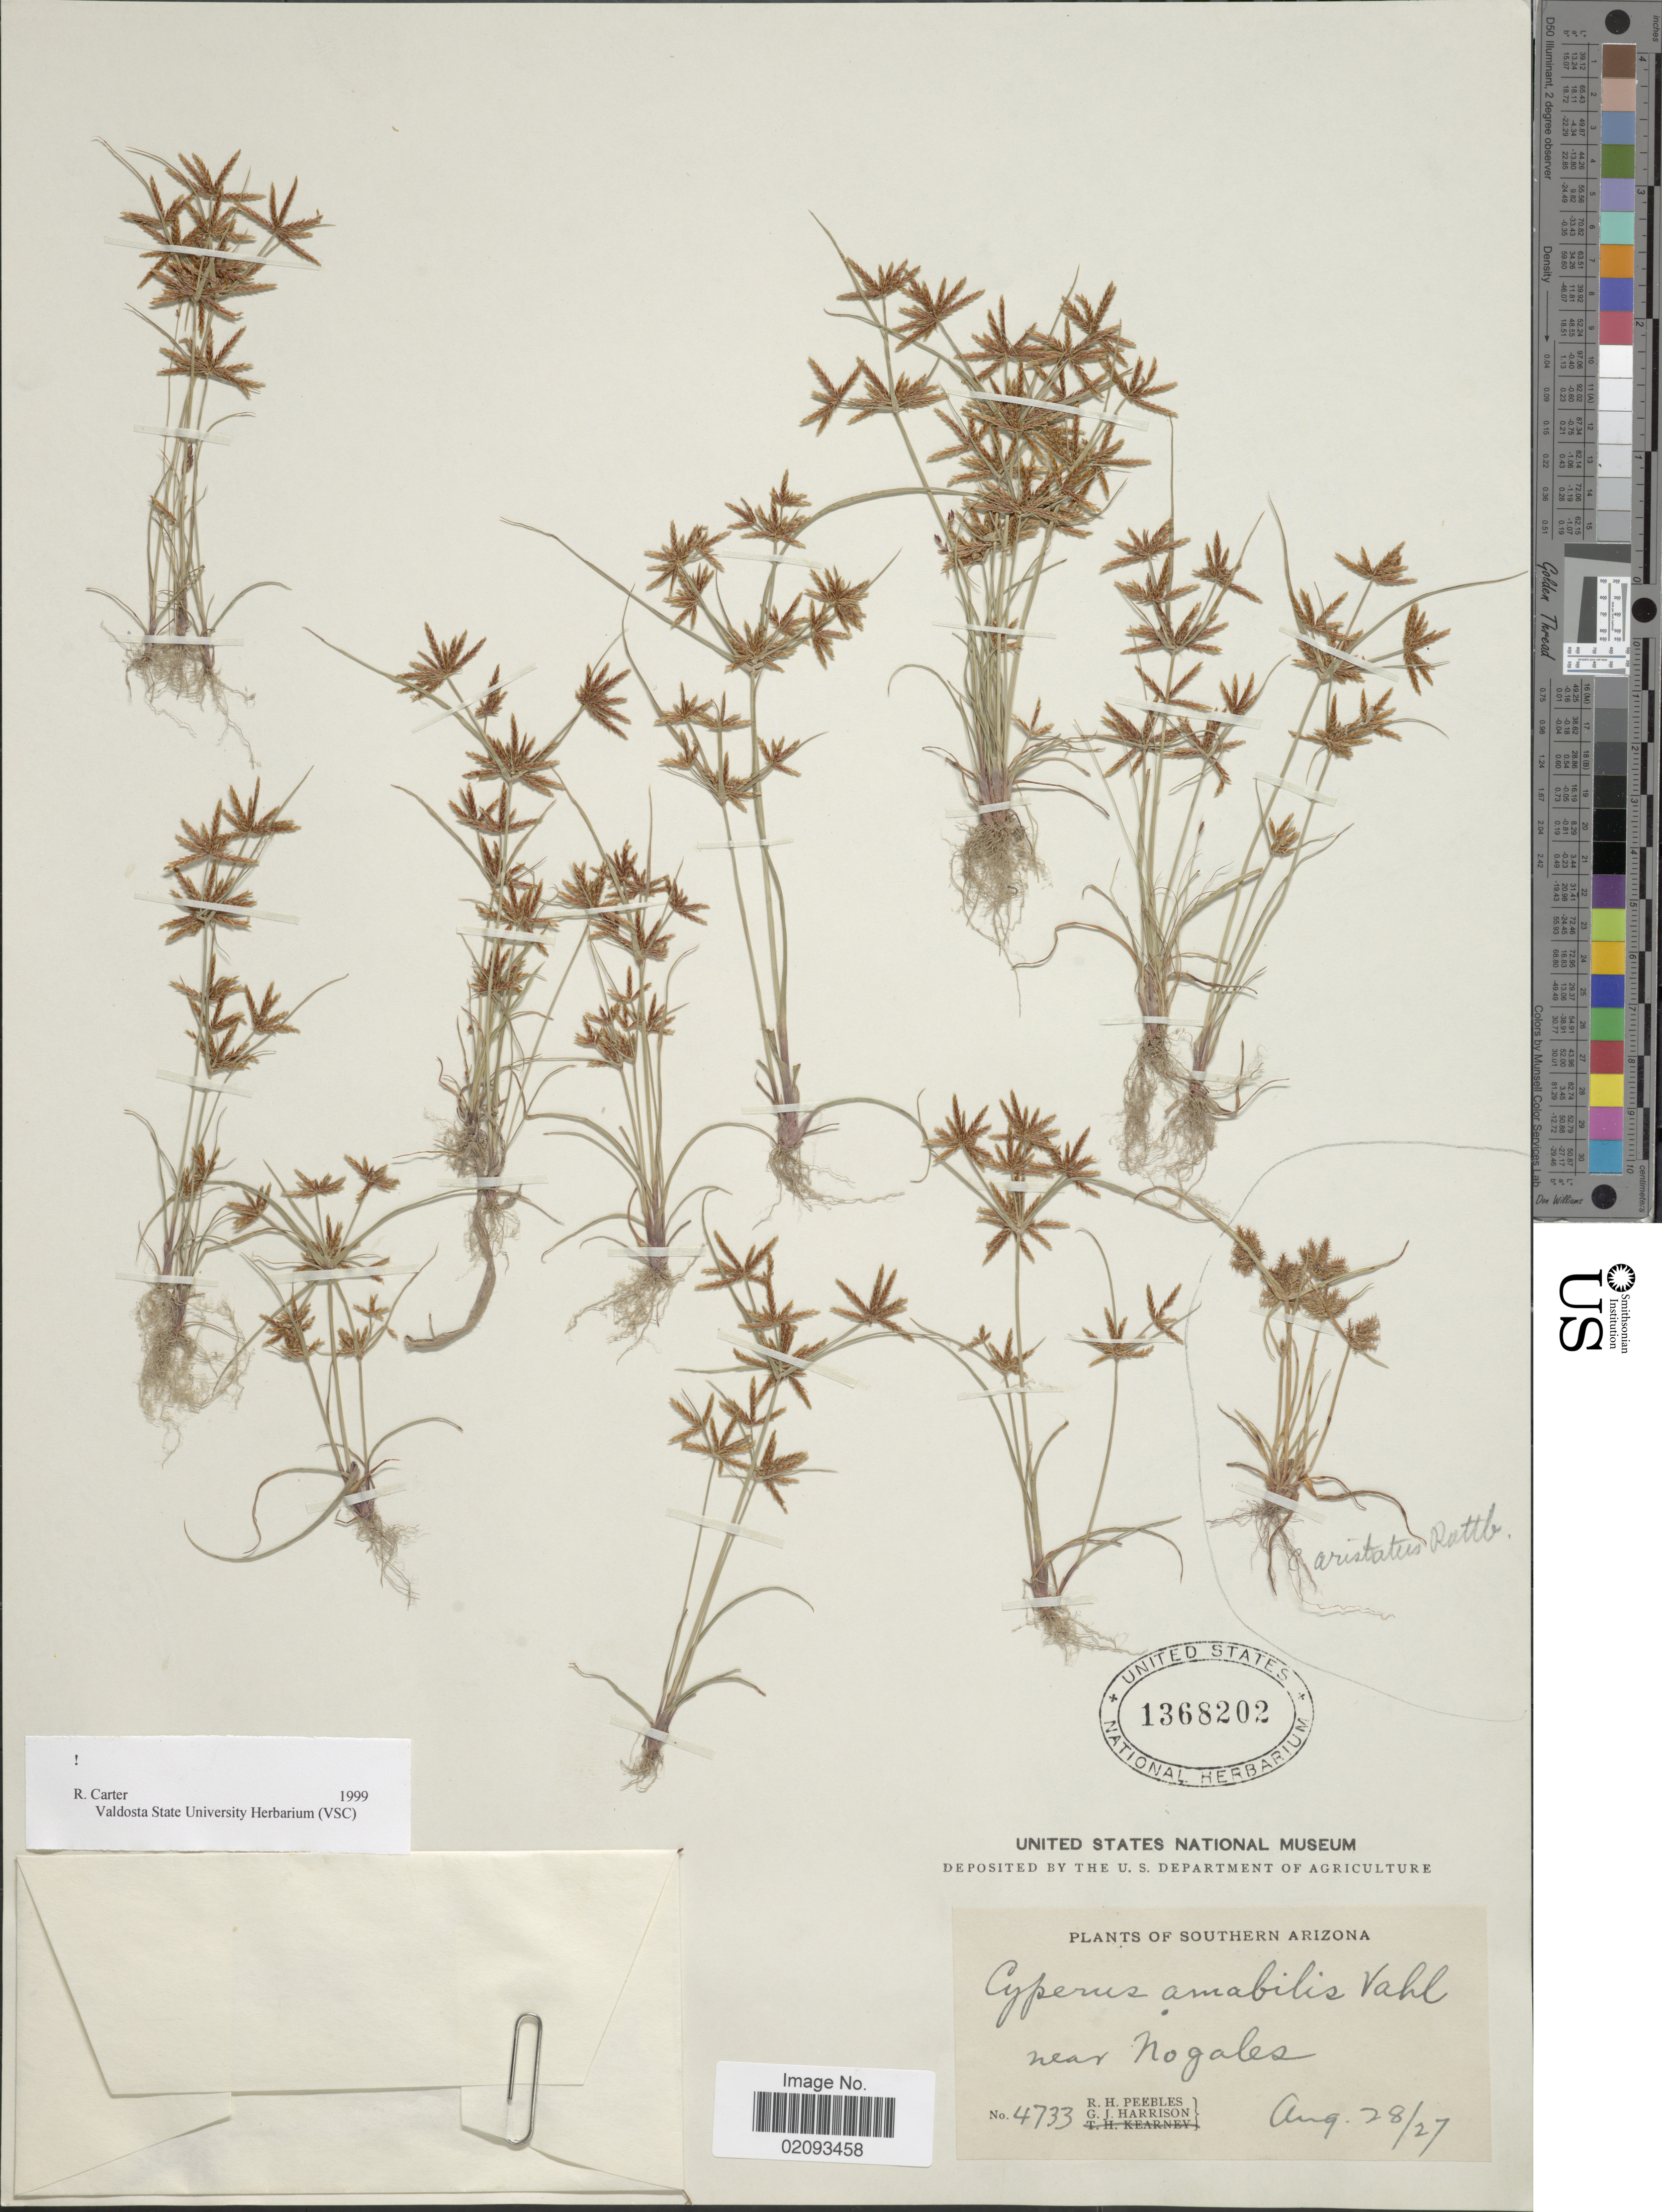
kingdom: Plantae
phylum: Tracheophyta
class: Liliopsida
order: Poales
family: Cyperaceae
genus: Cyperus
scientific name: Cyperus amabilis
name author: Vahl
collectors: R. H. Peebles & G. J. Harrison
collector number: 4733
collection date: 1927-08-28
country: United States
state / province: Arizona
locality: Southern Arizona, near Nogales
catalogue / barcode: US 1368202